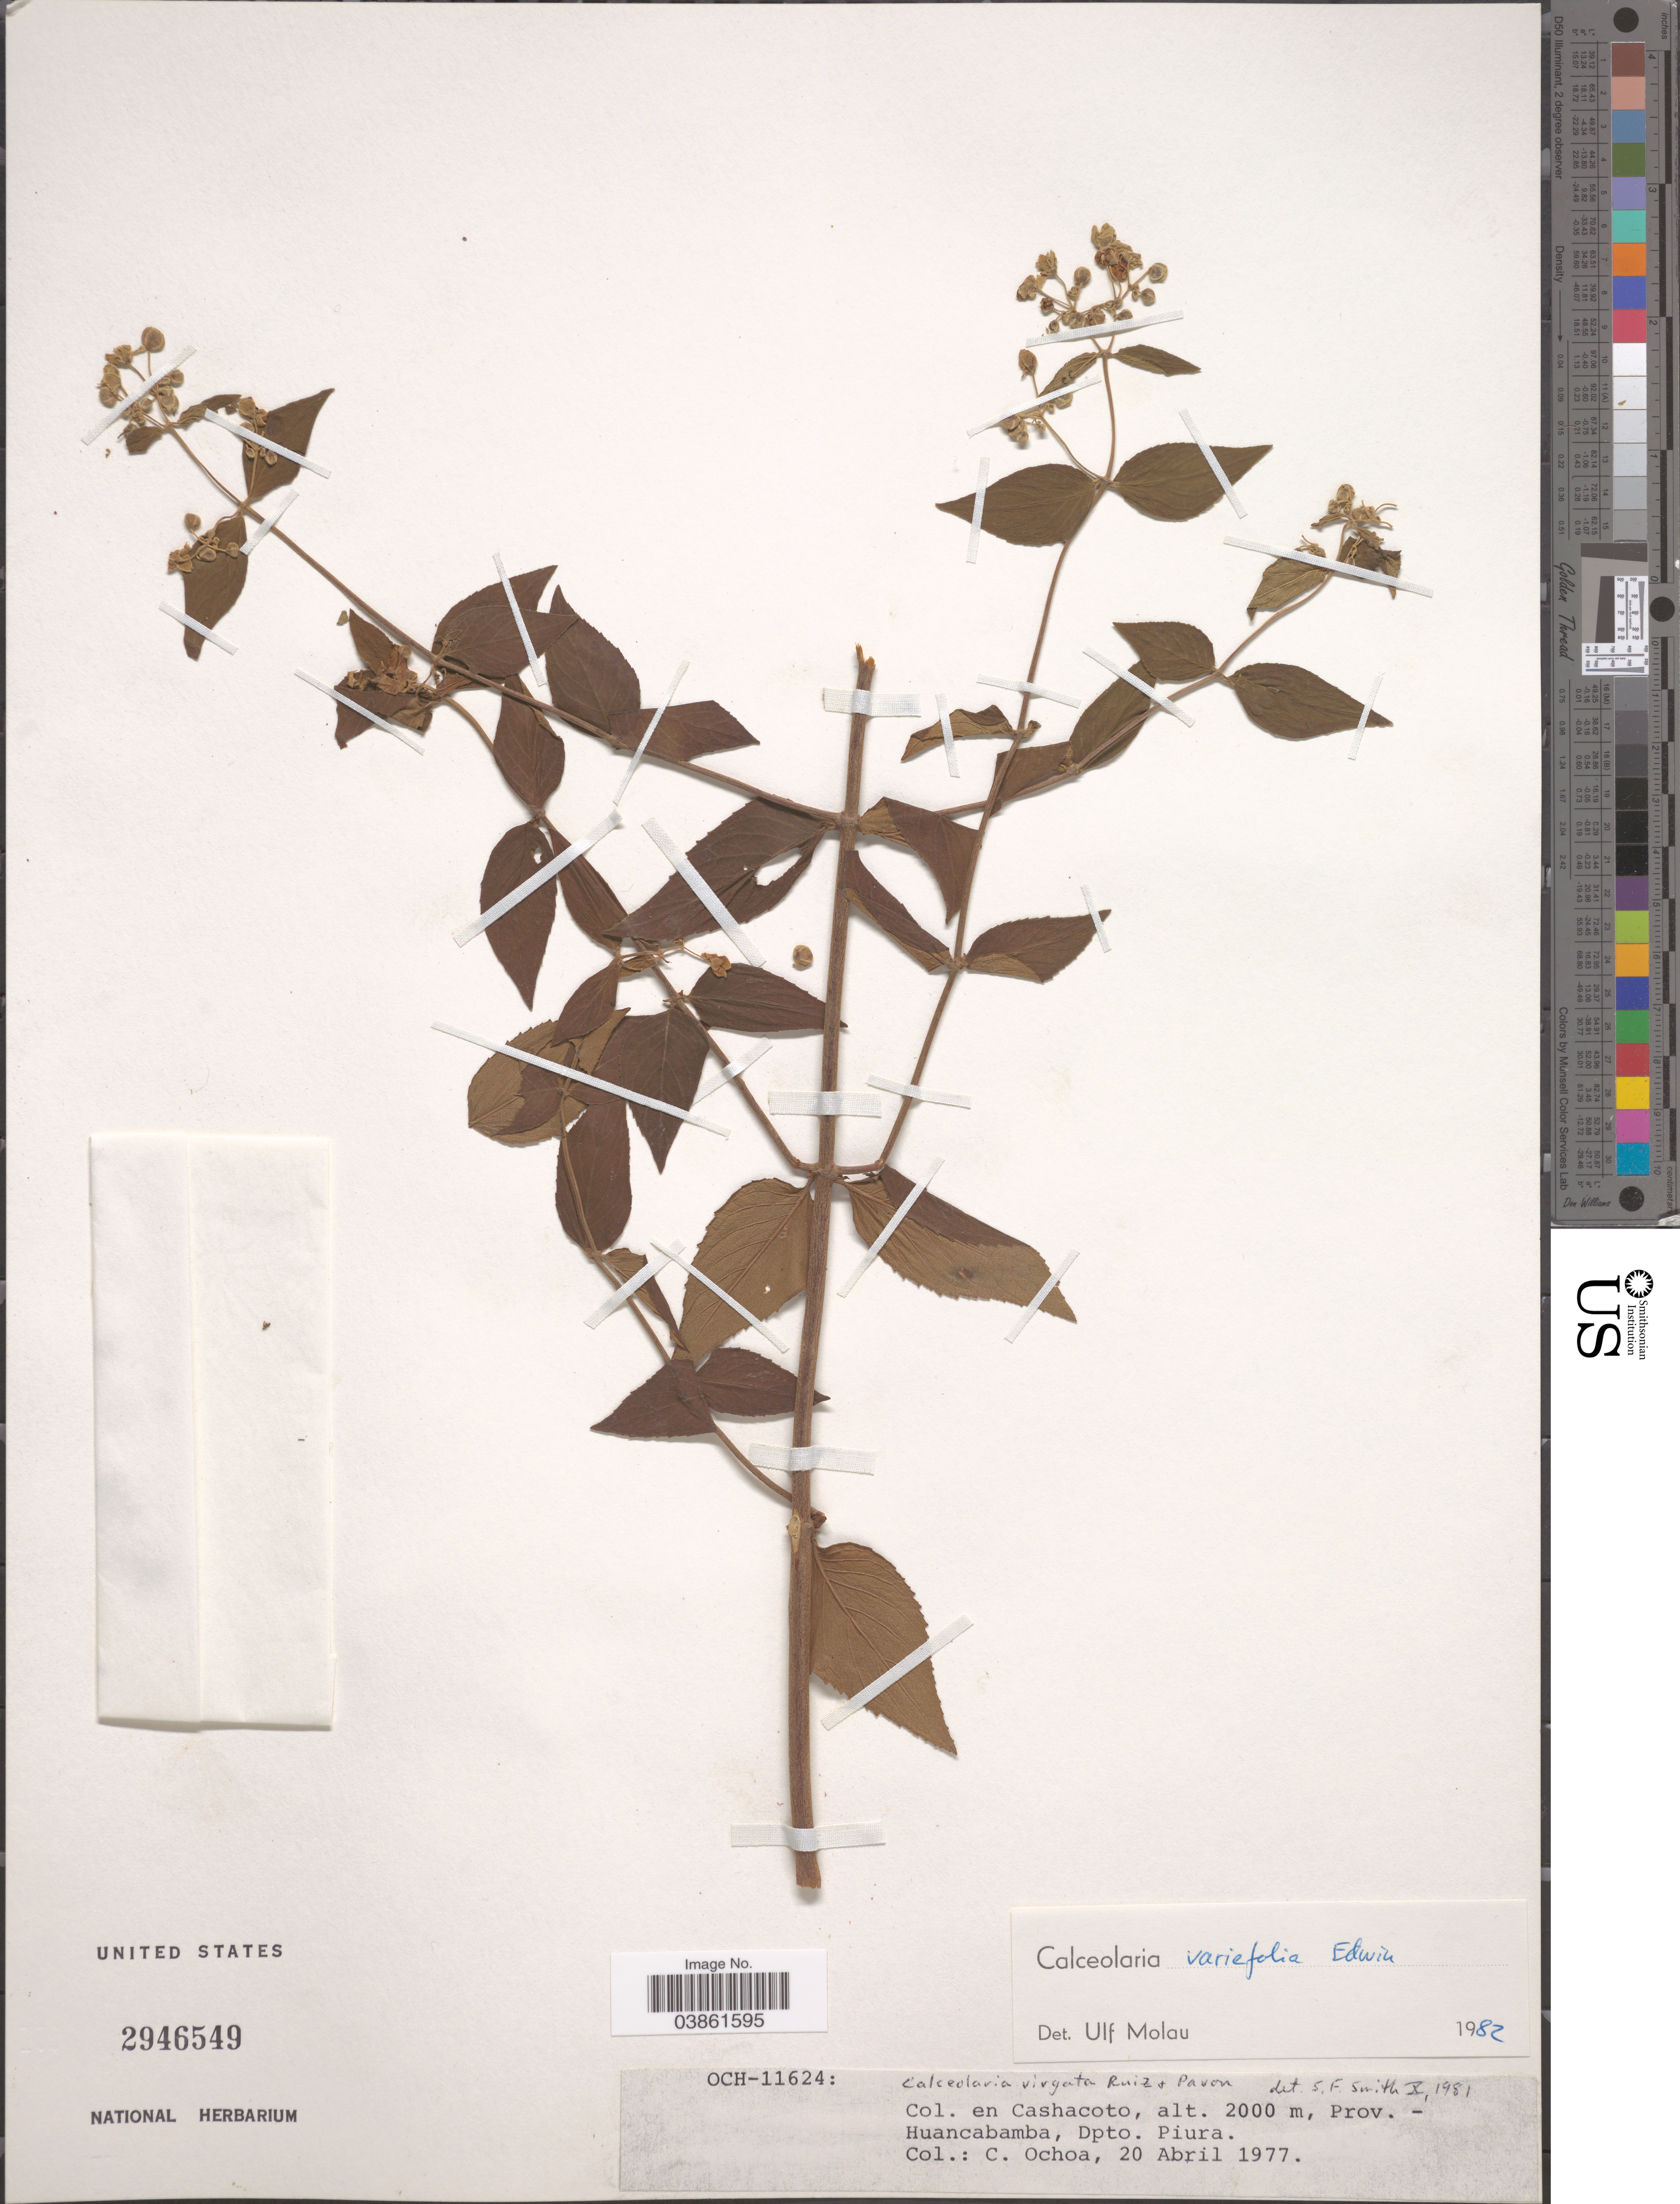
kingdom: Plantae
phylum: Tracheophyta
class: Magnoliopsida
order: Lamiales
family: Calceolariaceae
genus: Calceolaria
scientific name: Calceolaria variefolia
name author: Edwin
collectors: C. Ochoa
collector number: OCH-11624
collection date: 1977-04-20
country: Peru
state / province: Piura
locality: Cashacoto, Prov. Huancabamba, Dpto. Piura.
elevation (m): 2000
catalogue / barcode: US 2946549